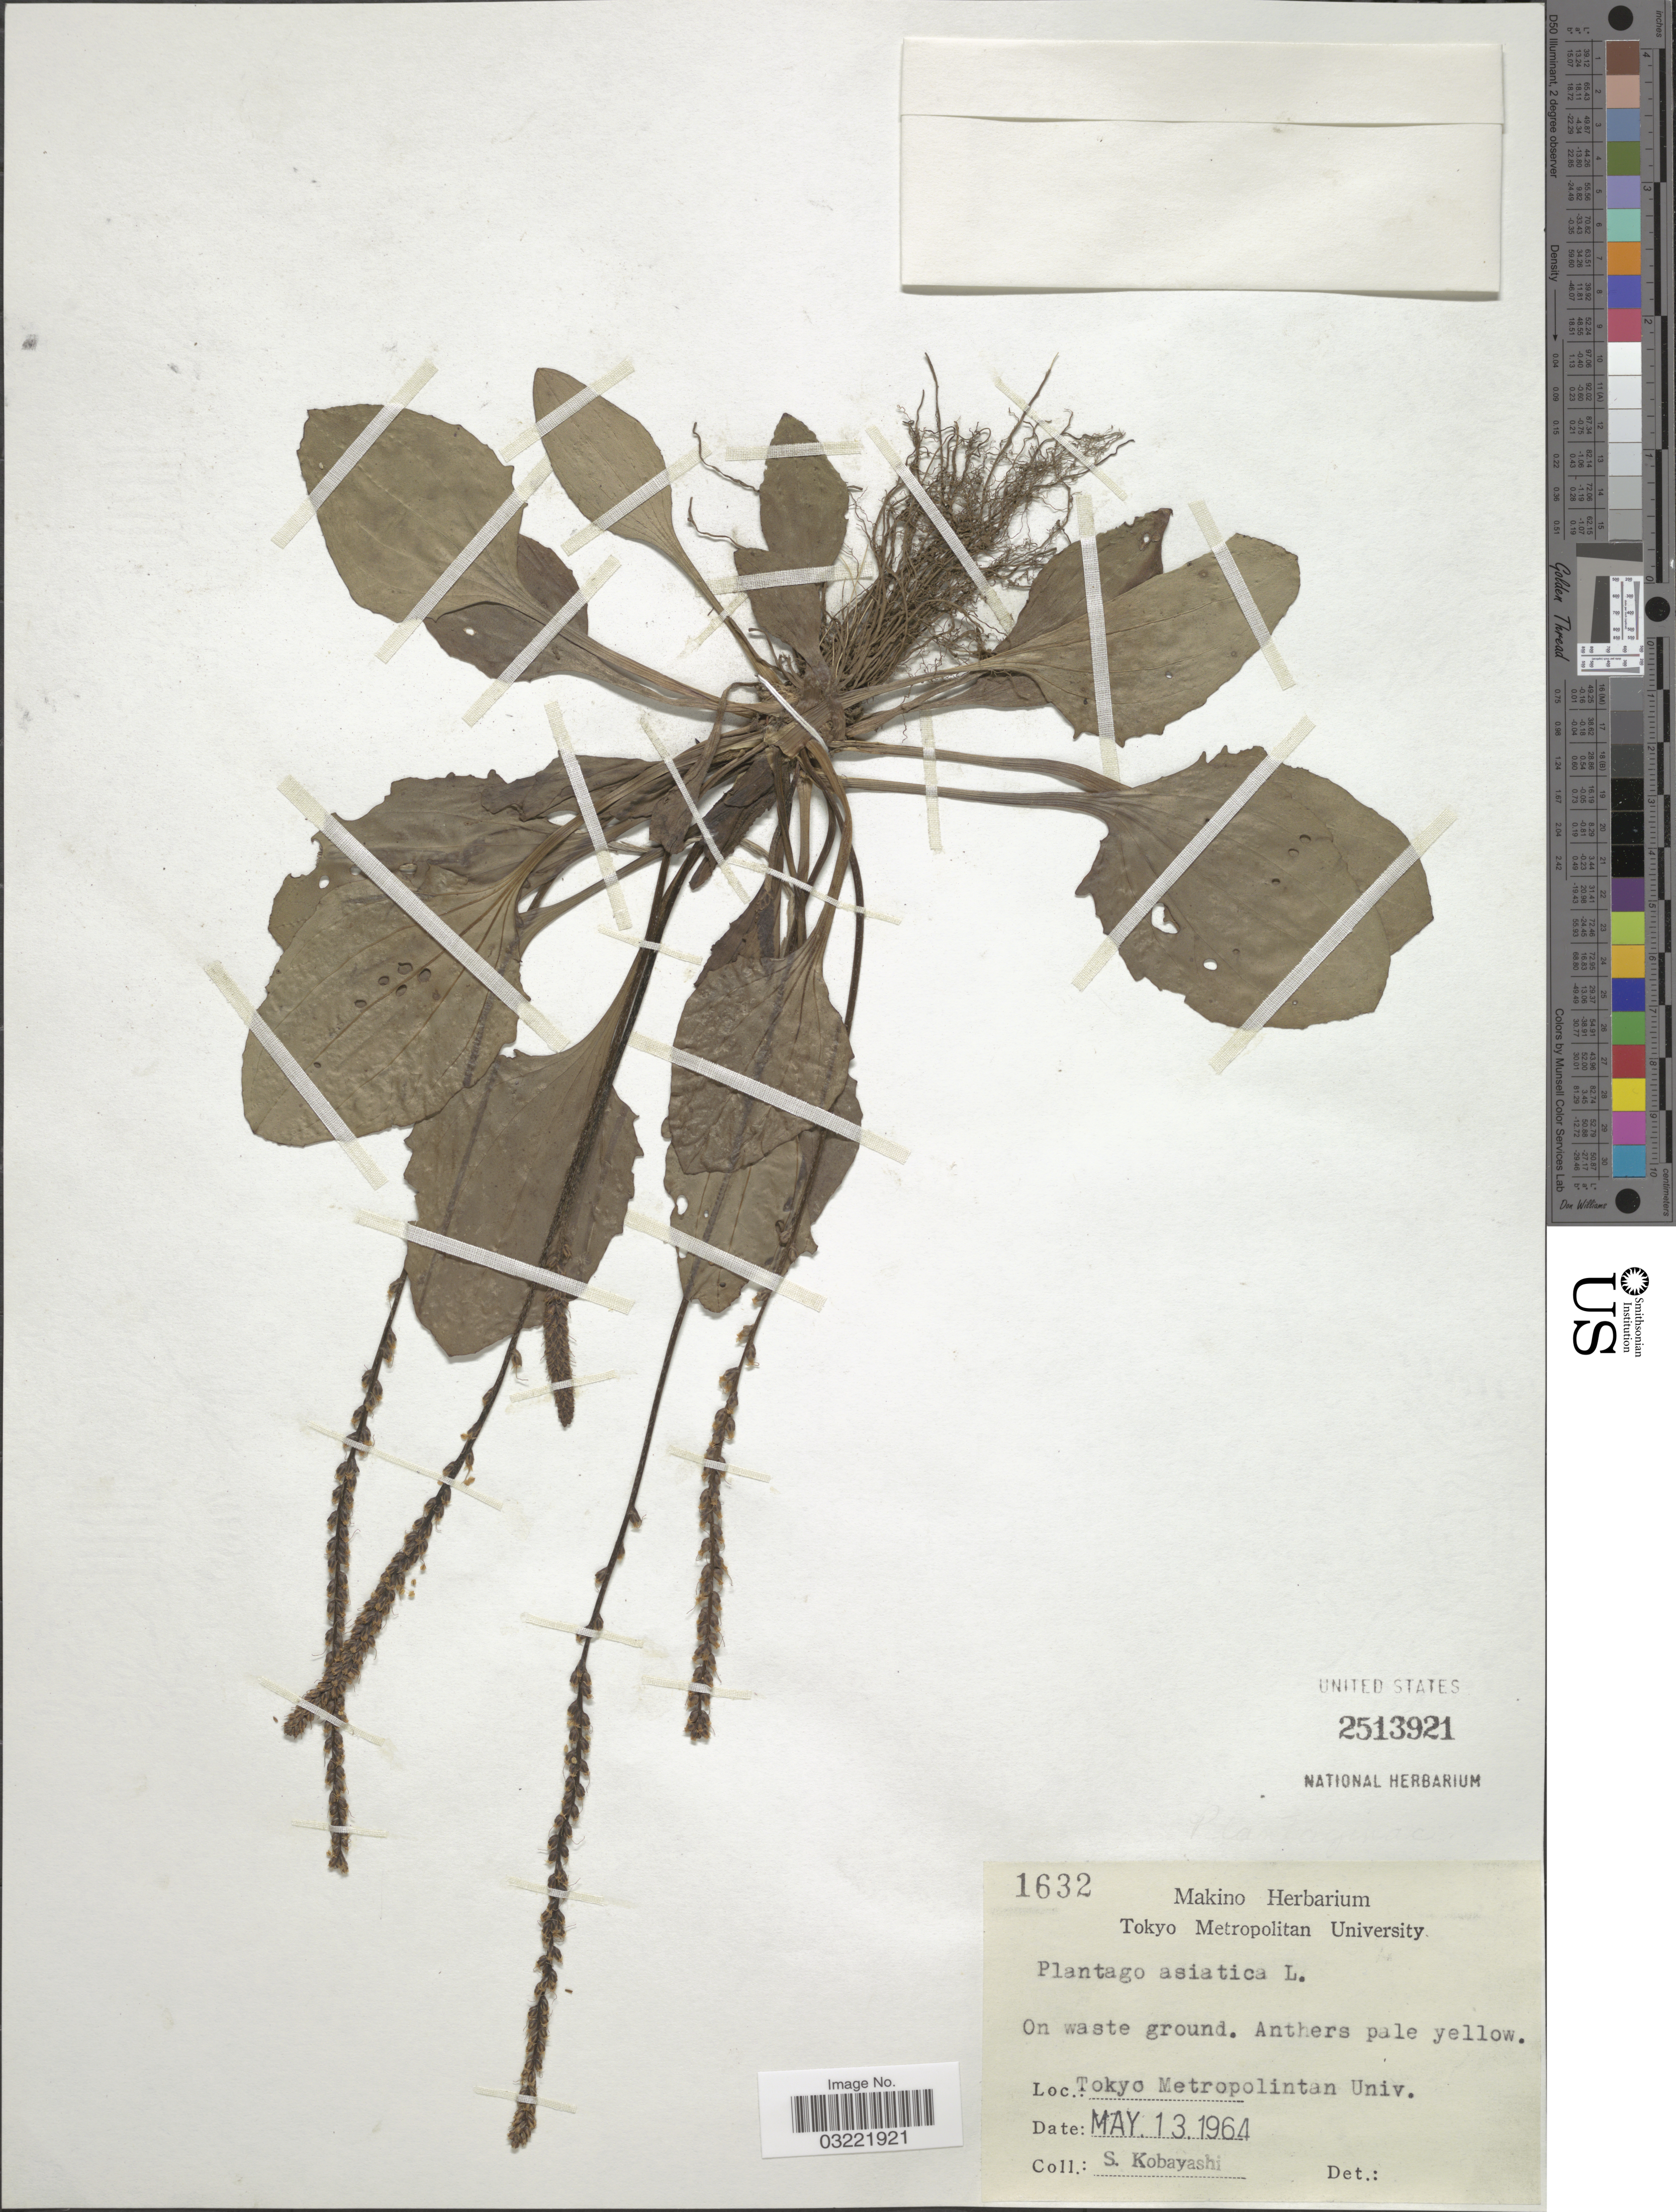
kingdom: Plantae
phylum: Tracheophyta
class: Magnoliopsida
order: Lamiales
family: Plantaginaceae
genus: Plantago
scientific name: Plantago asiatica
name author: L.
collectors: S. Kobayashi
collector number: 1632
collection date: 1964-05-13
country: Japan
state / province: Tokyo, Federal City of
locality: Tokyo Metropolintan Univ.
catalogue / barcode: US 2513921